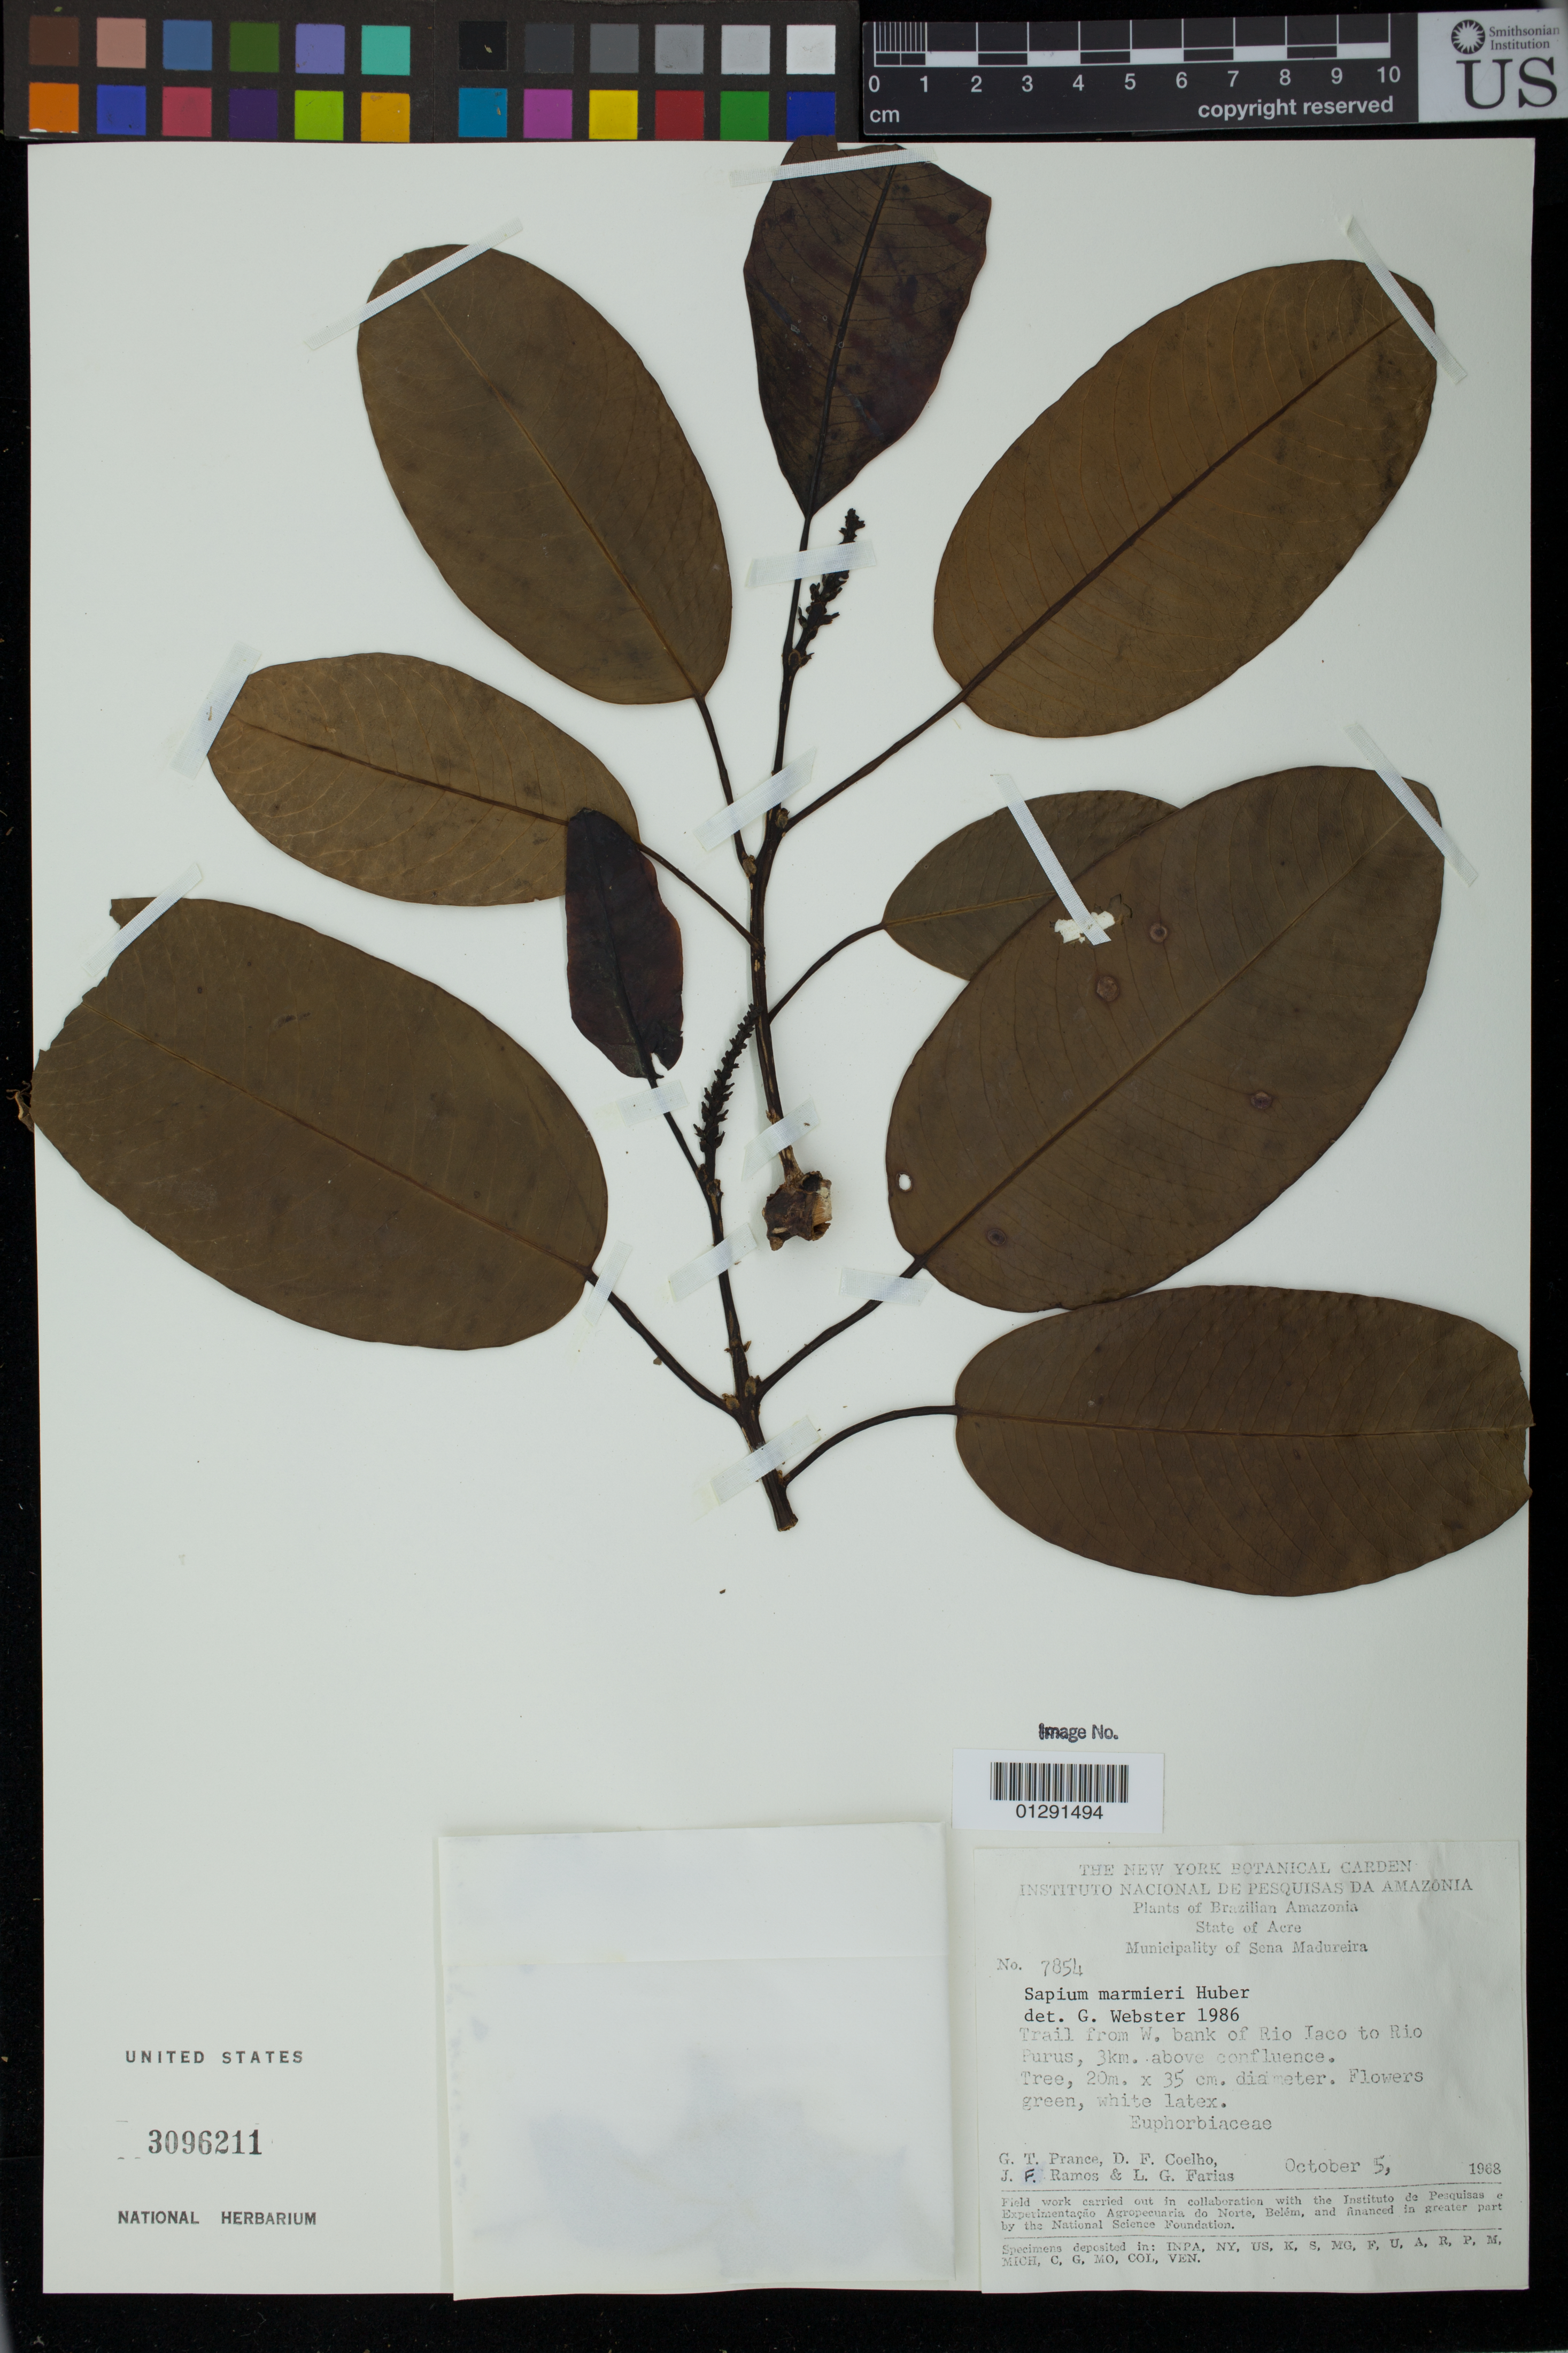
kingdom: Plantae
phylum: Tracheophyta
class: Magnoliopsida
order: Malpighiales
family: Euphorbiaceae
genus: Sapium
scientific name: Sapium marmieri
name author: Huber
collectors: G. T. Prance, D. F. Coêlho, J. F. Ramos & L. Farias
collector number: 7854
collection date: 1968-10-05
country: Brazil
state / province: Acre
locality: Sena Madureira, Trail from West bank of Rio Iaco to Tiro Purus, 3 kilometers above confluence.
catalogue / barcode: US 3096211